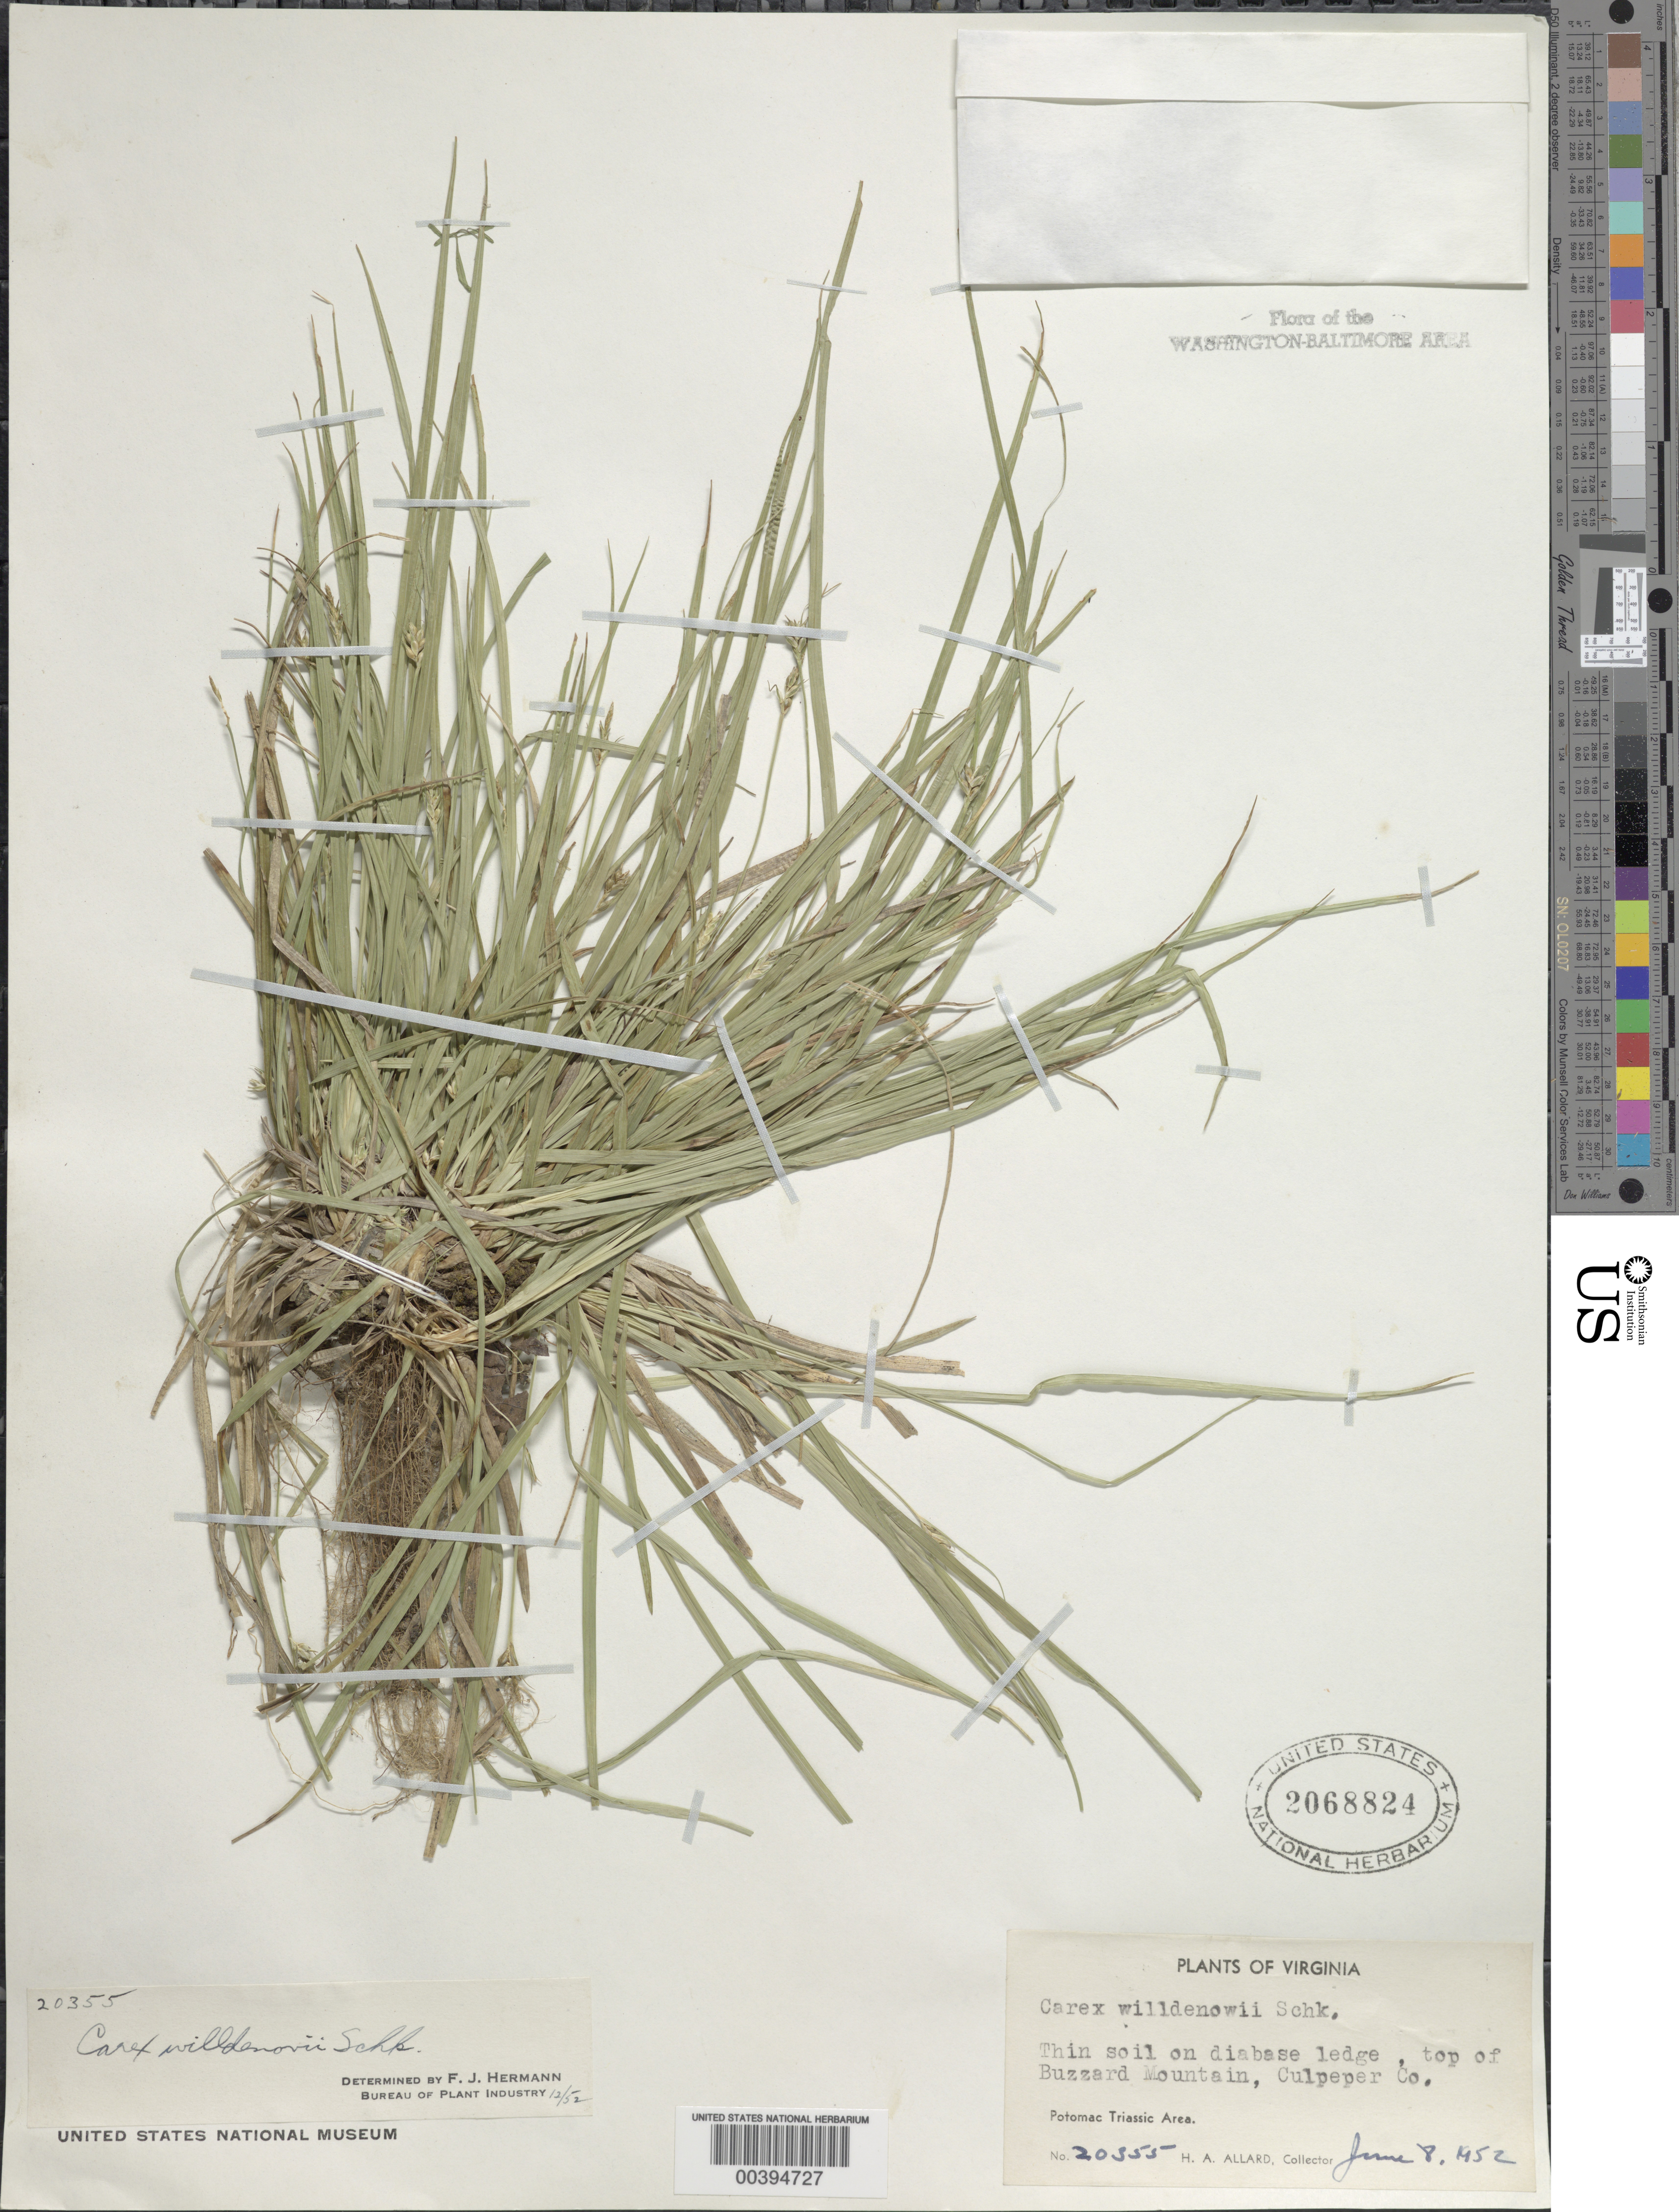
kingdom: Plantae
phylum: Tracheophyta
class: Liliopsida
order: Poales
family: Cyperaceae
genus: Carex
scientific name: Carex willdenowii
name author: Willd.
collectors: H. A. Allard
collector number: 20355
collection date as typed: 08 Jun 1952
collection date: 1952-06-08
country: United States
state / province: Virginia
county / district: Culpeper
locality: Buzzard Mountain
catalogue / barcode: US 2068824